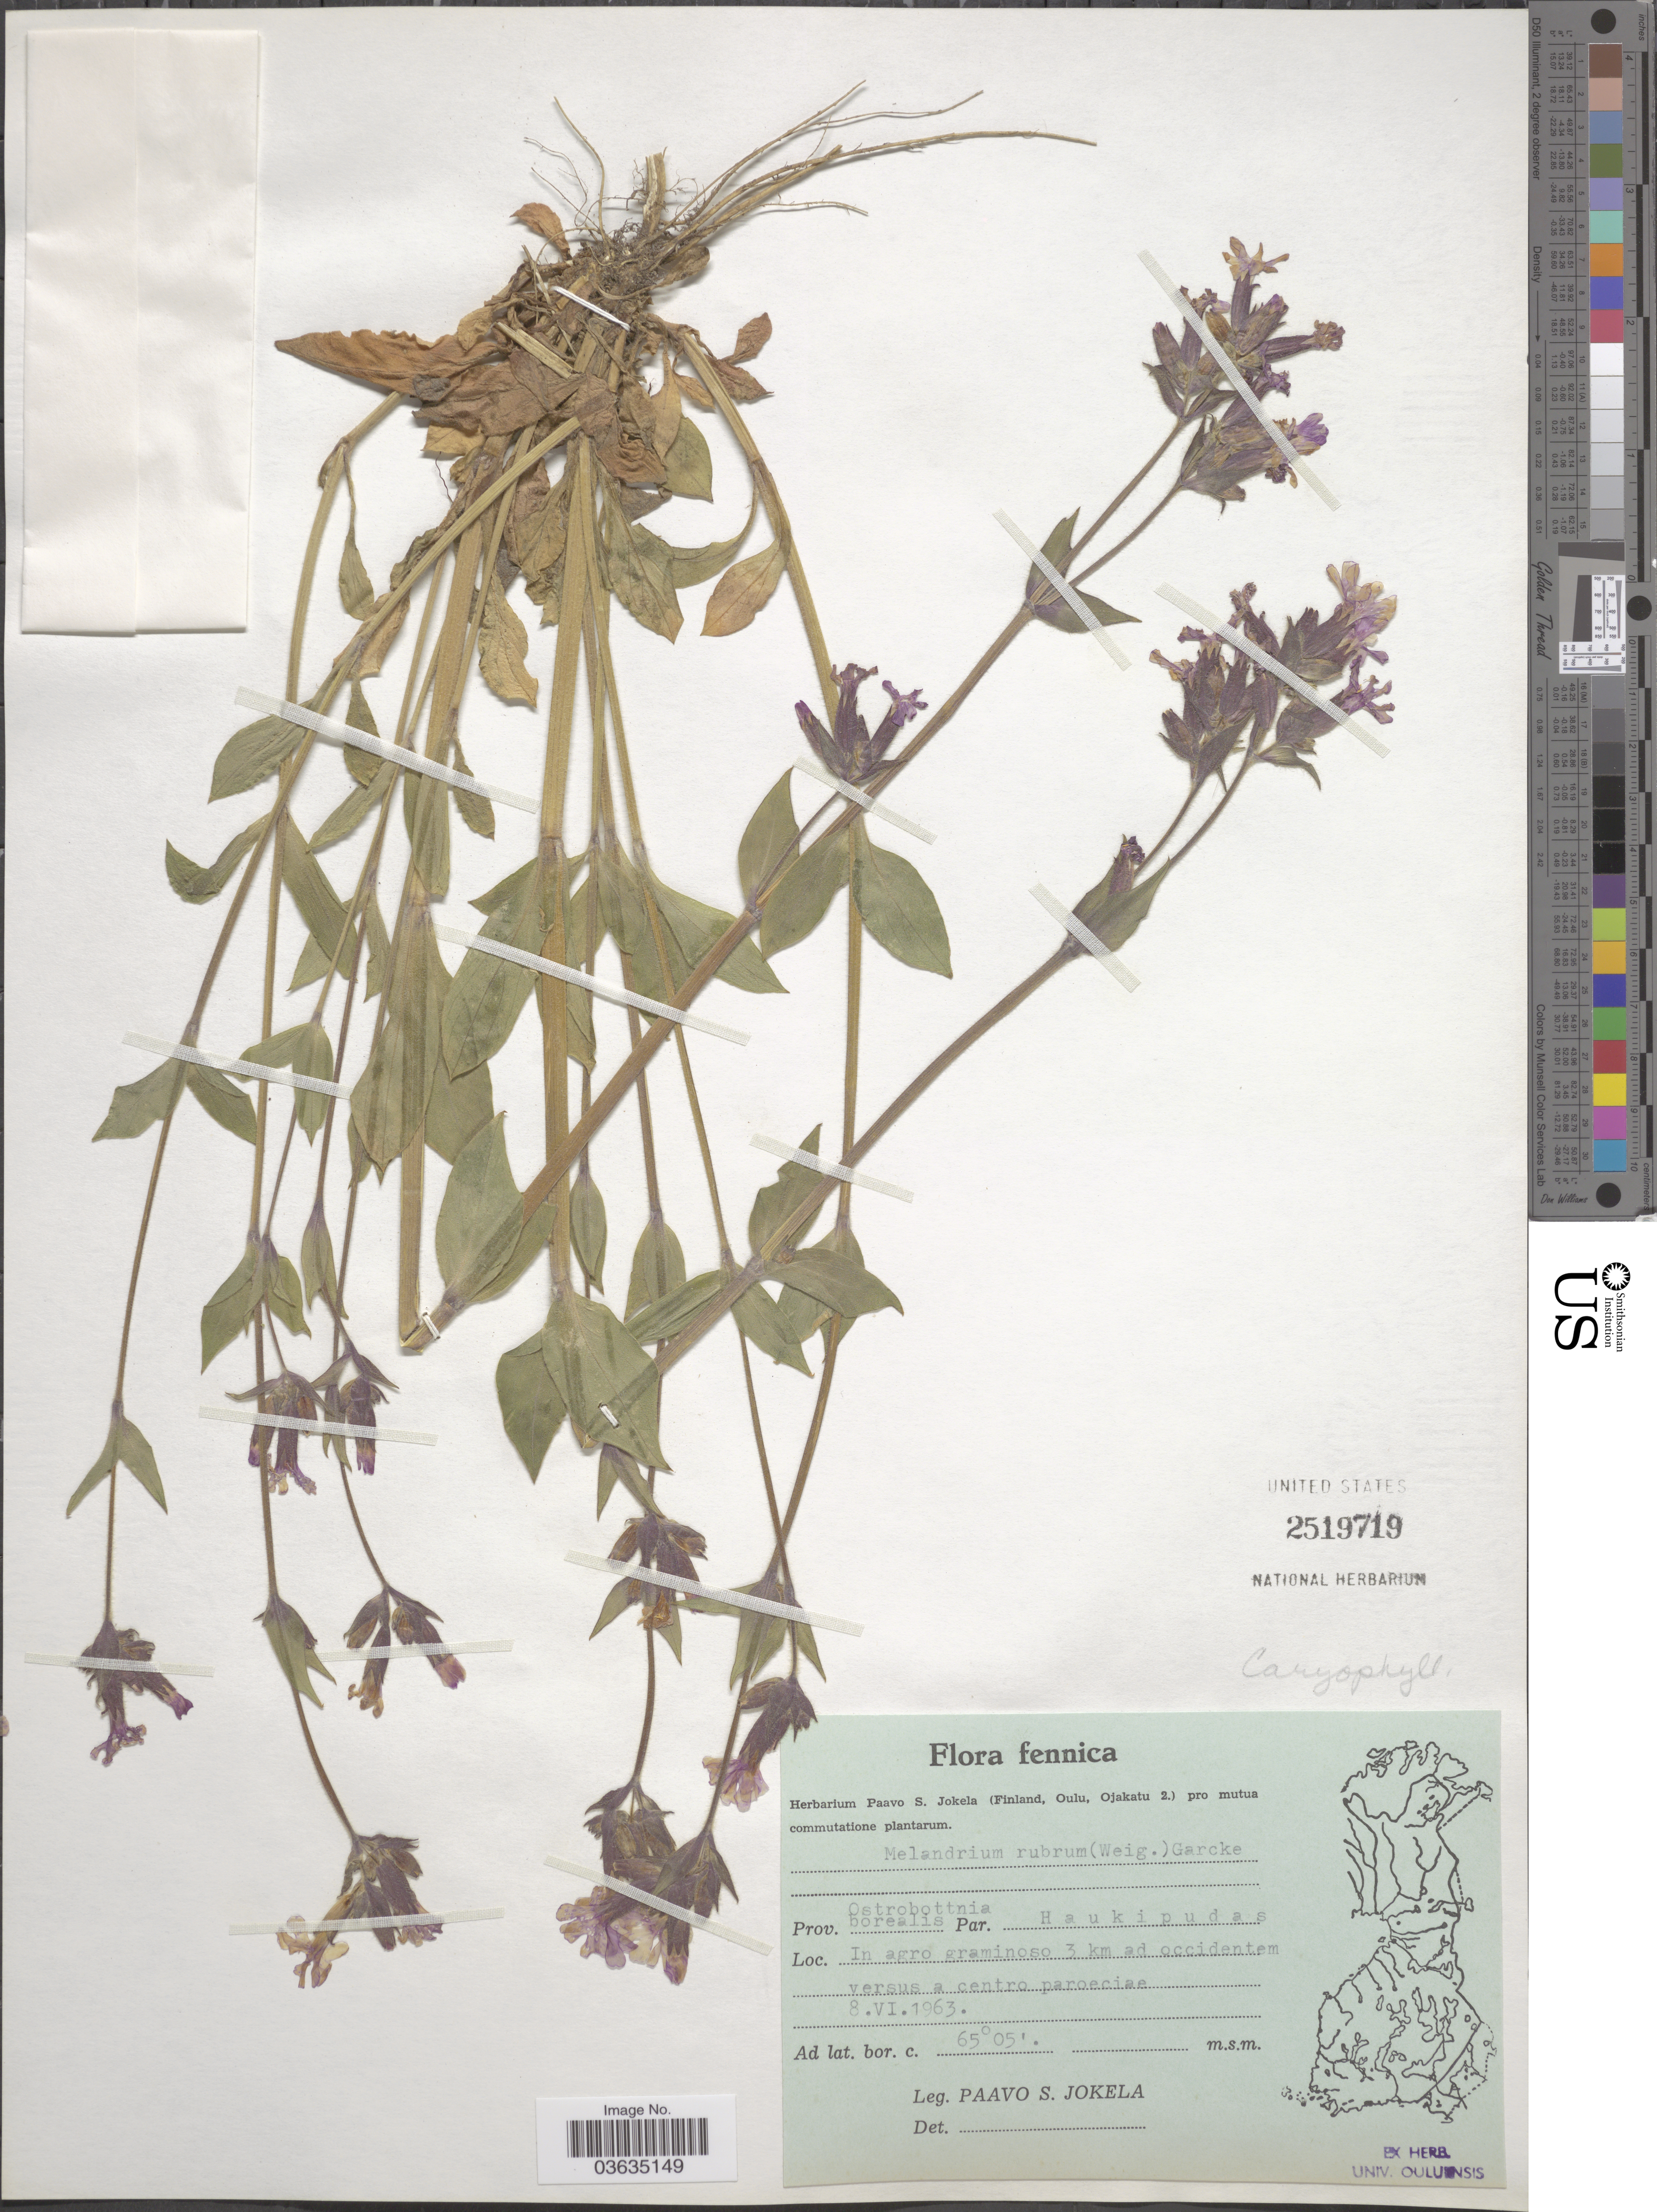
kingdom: Plantae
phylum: Tracheophyta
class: Magnoliopsida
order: Caryophyllales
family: Caryophyllaceae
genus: Silene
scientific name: Silene dioica subsp. dioica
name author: (L.) Clairv.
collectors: P. Jokela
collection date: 1963-06-08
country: Finland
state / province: Pohjanmaa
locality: Fennica. Prov. Ostrobottnia borealis Par. Haukipudas. In agro graminoso 3 km ad occidentem versus a centro paroeciae.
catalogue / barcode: US 2519719